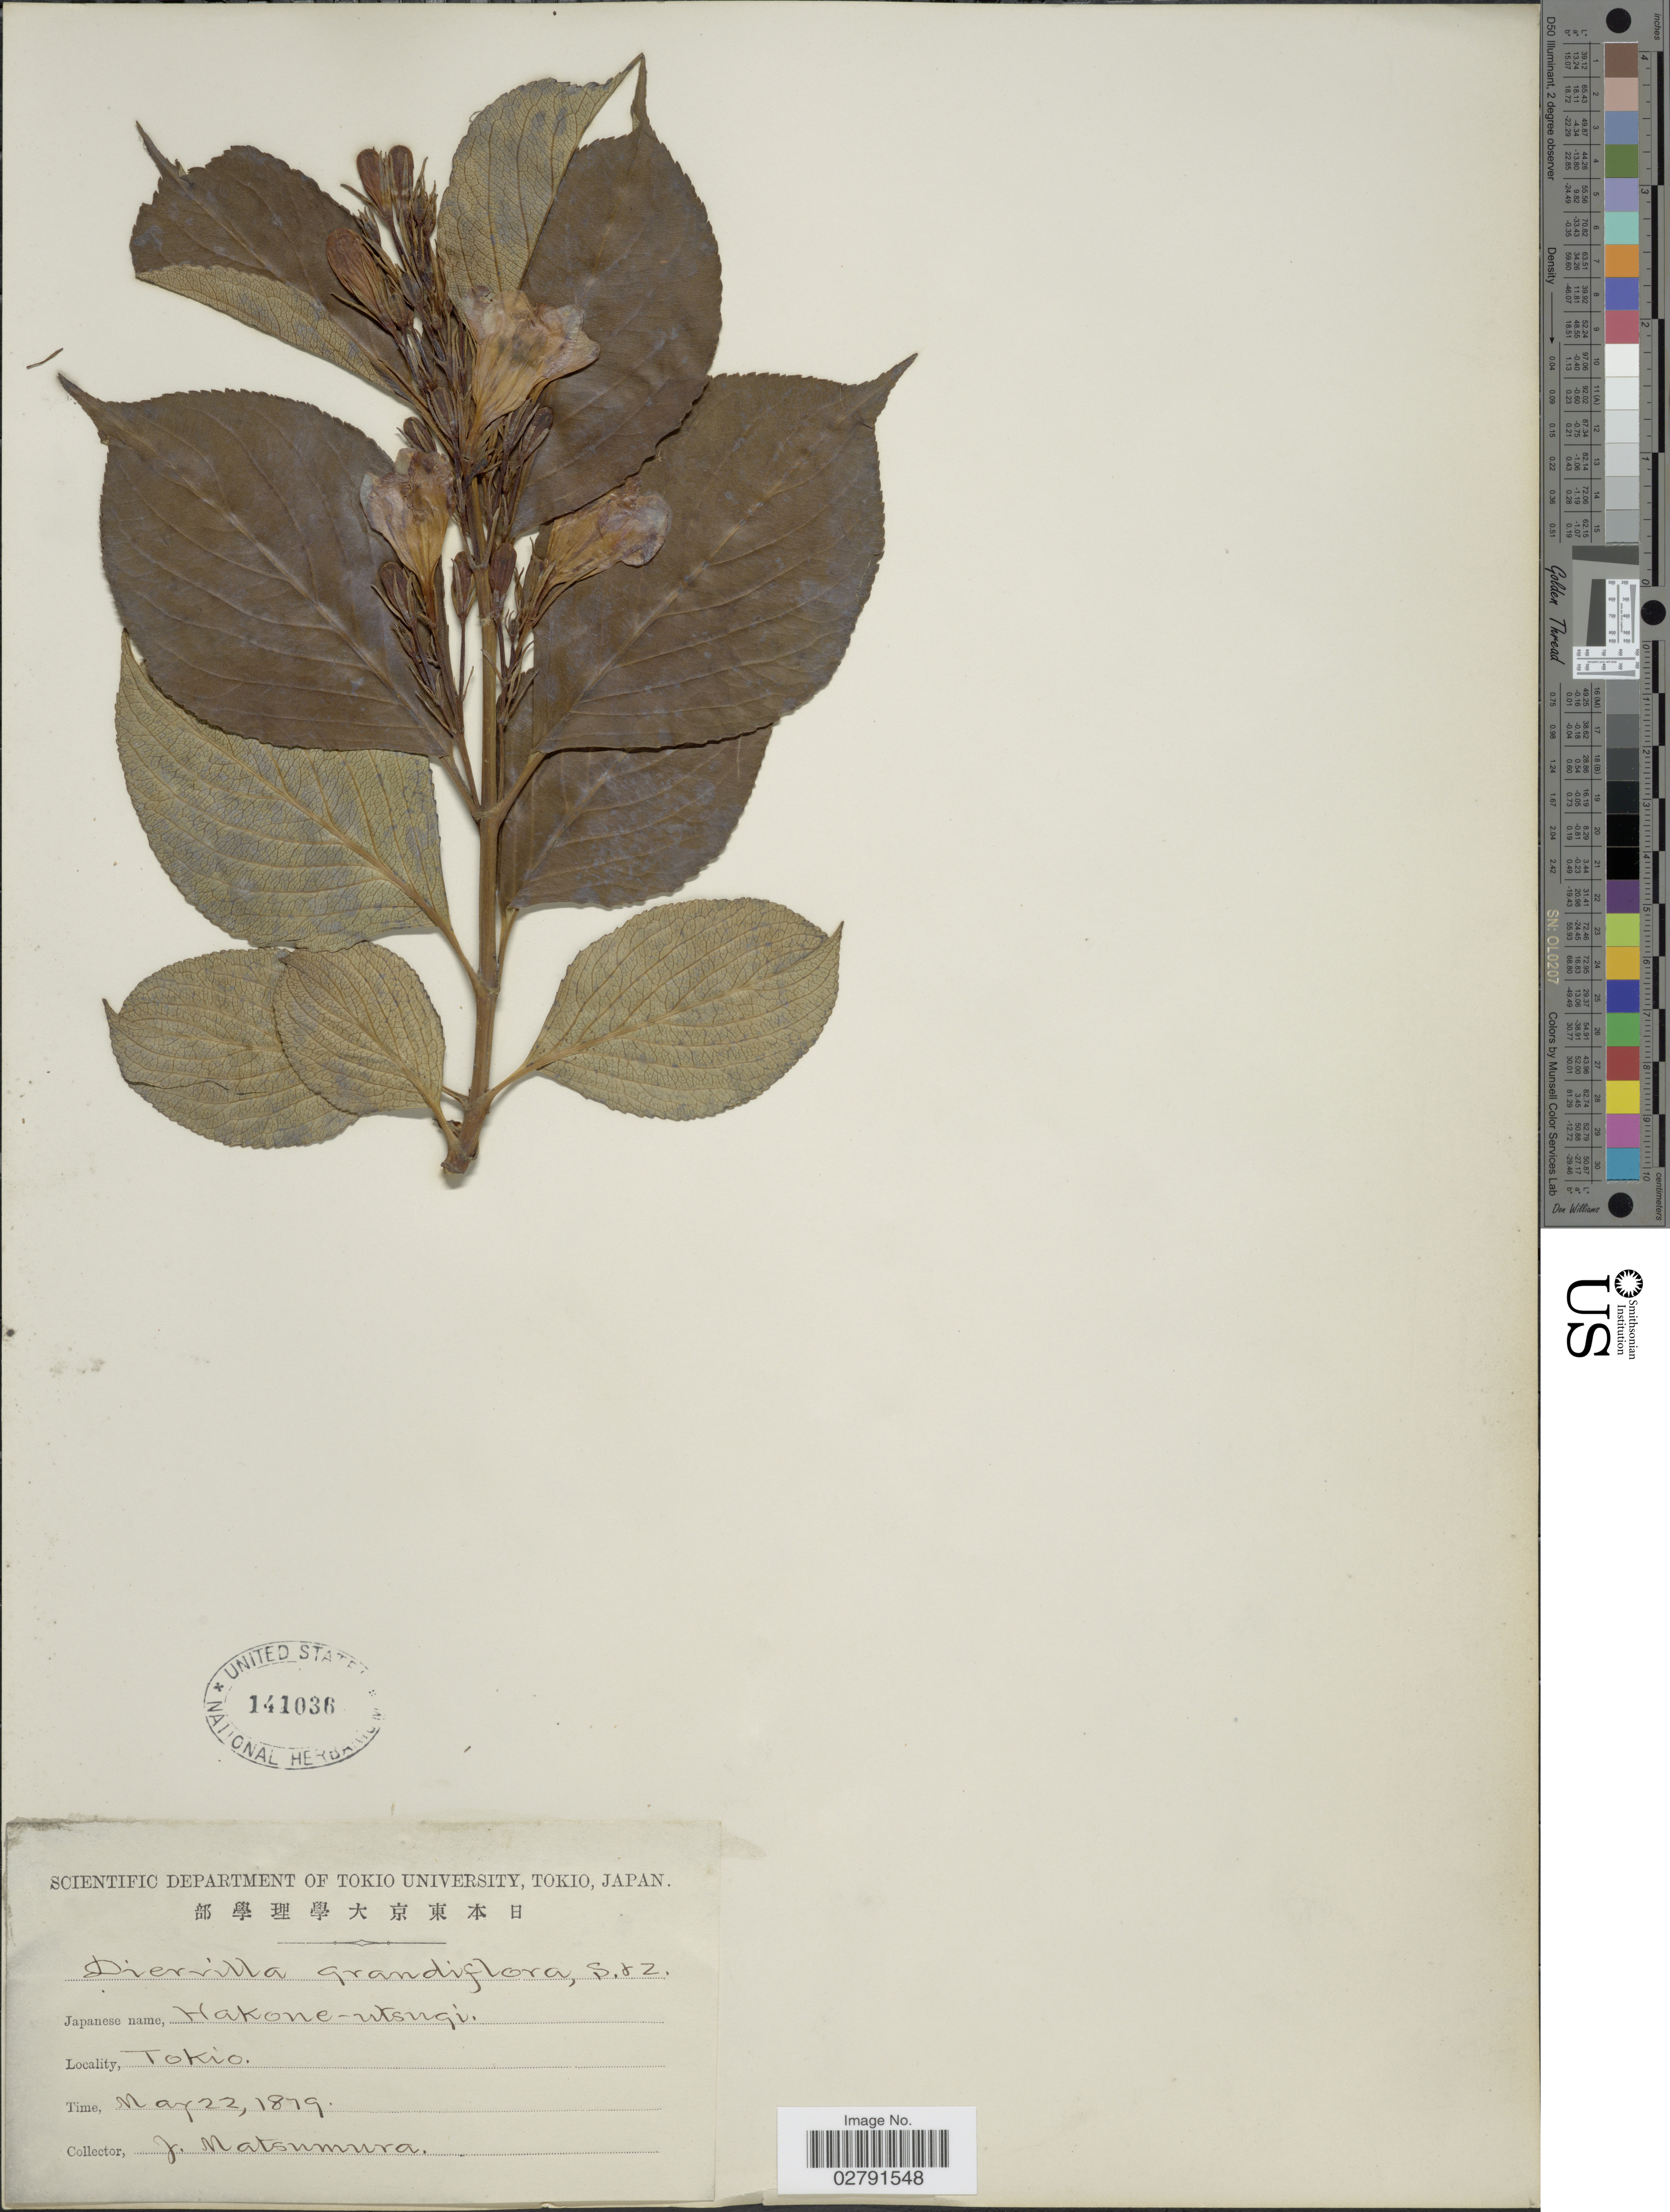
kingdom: Plantae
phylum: Tracheophyta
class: Magnoliopsida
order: Dipsacales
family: Caprifoliaceae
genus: Diervilla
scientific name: Diervilla coraeensis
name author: (Thunb.) DC.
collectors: J. Matsumura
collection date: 1879-05-22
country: Japan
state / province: Tokyo, Federal City of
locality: Tokio.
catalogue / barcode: US 141036